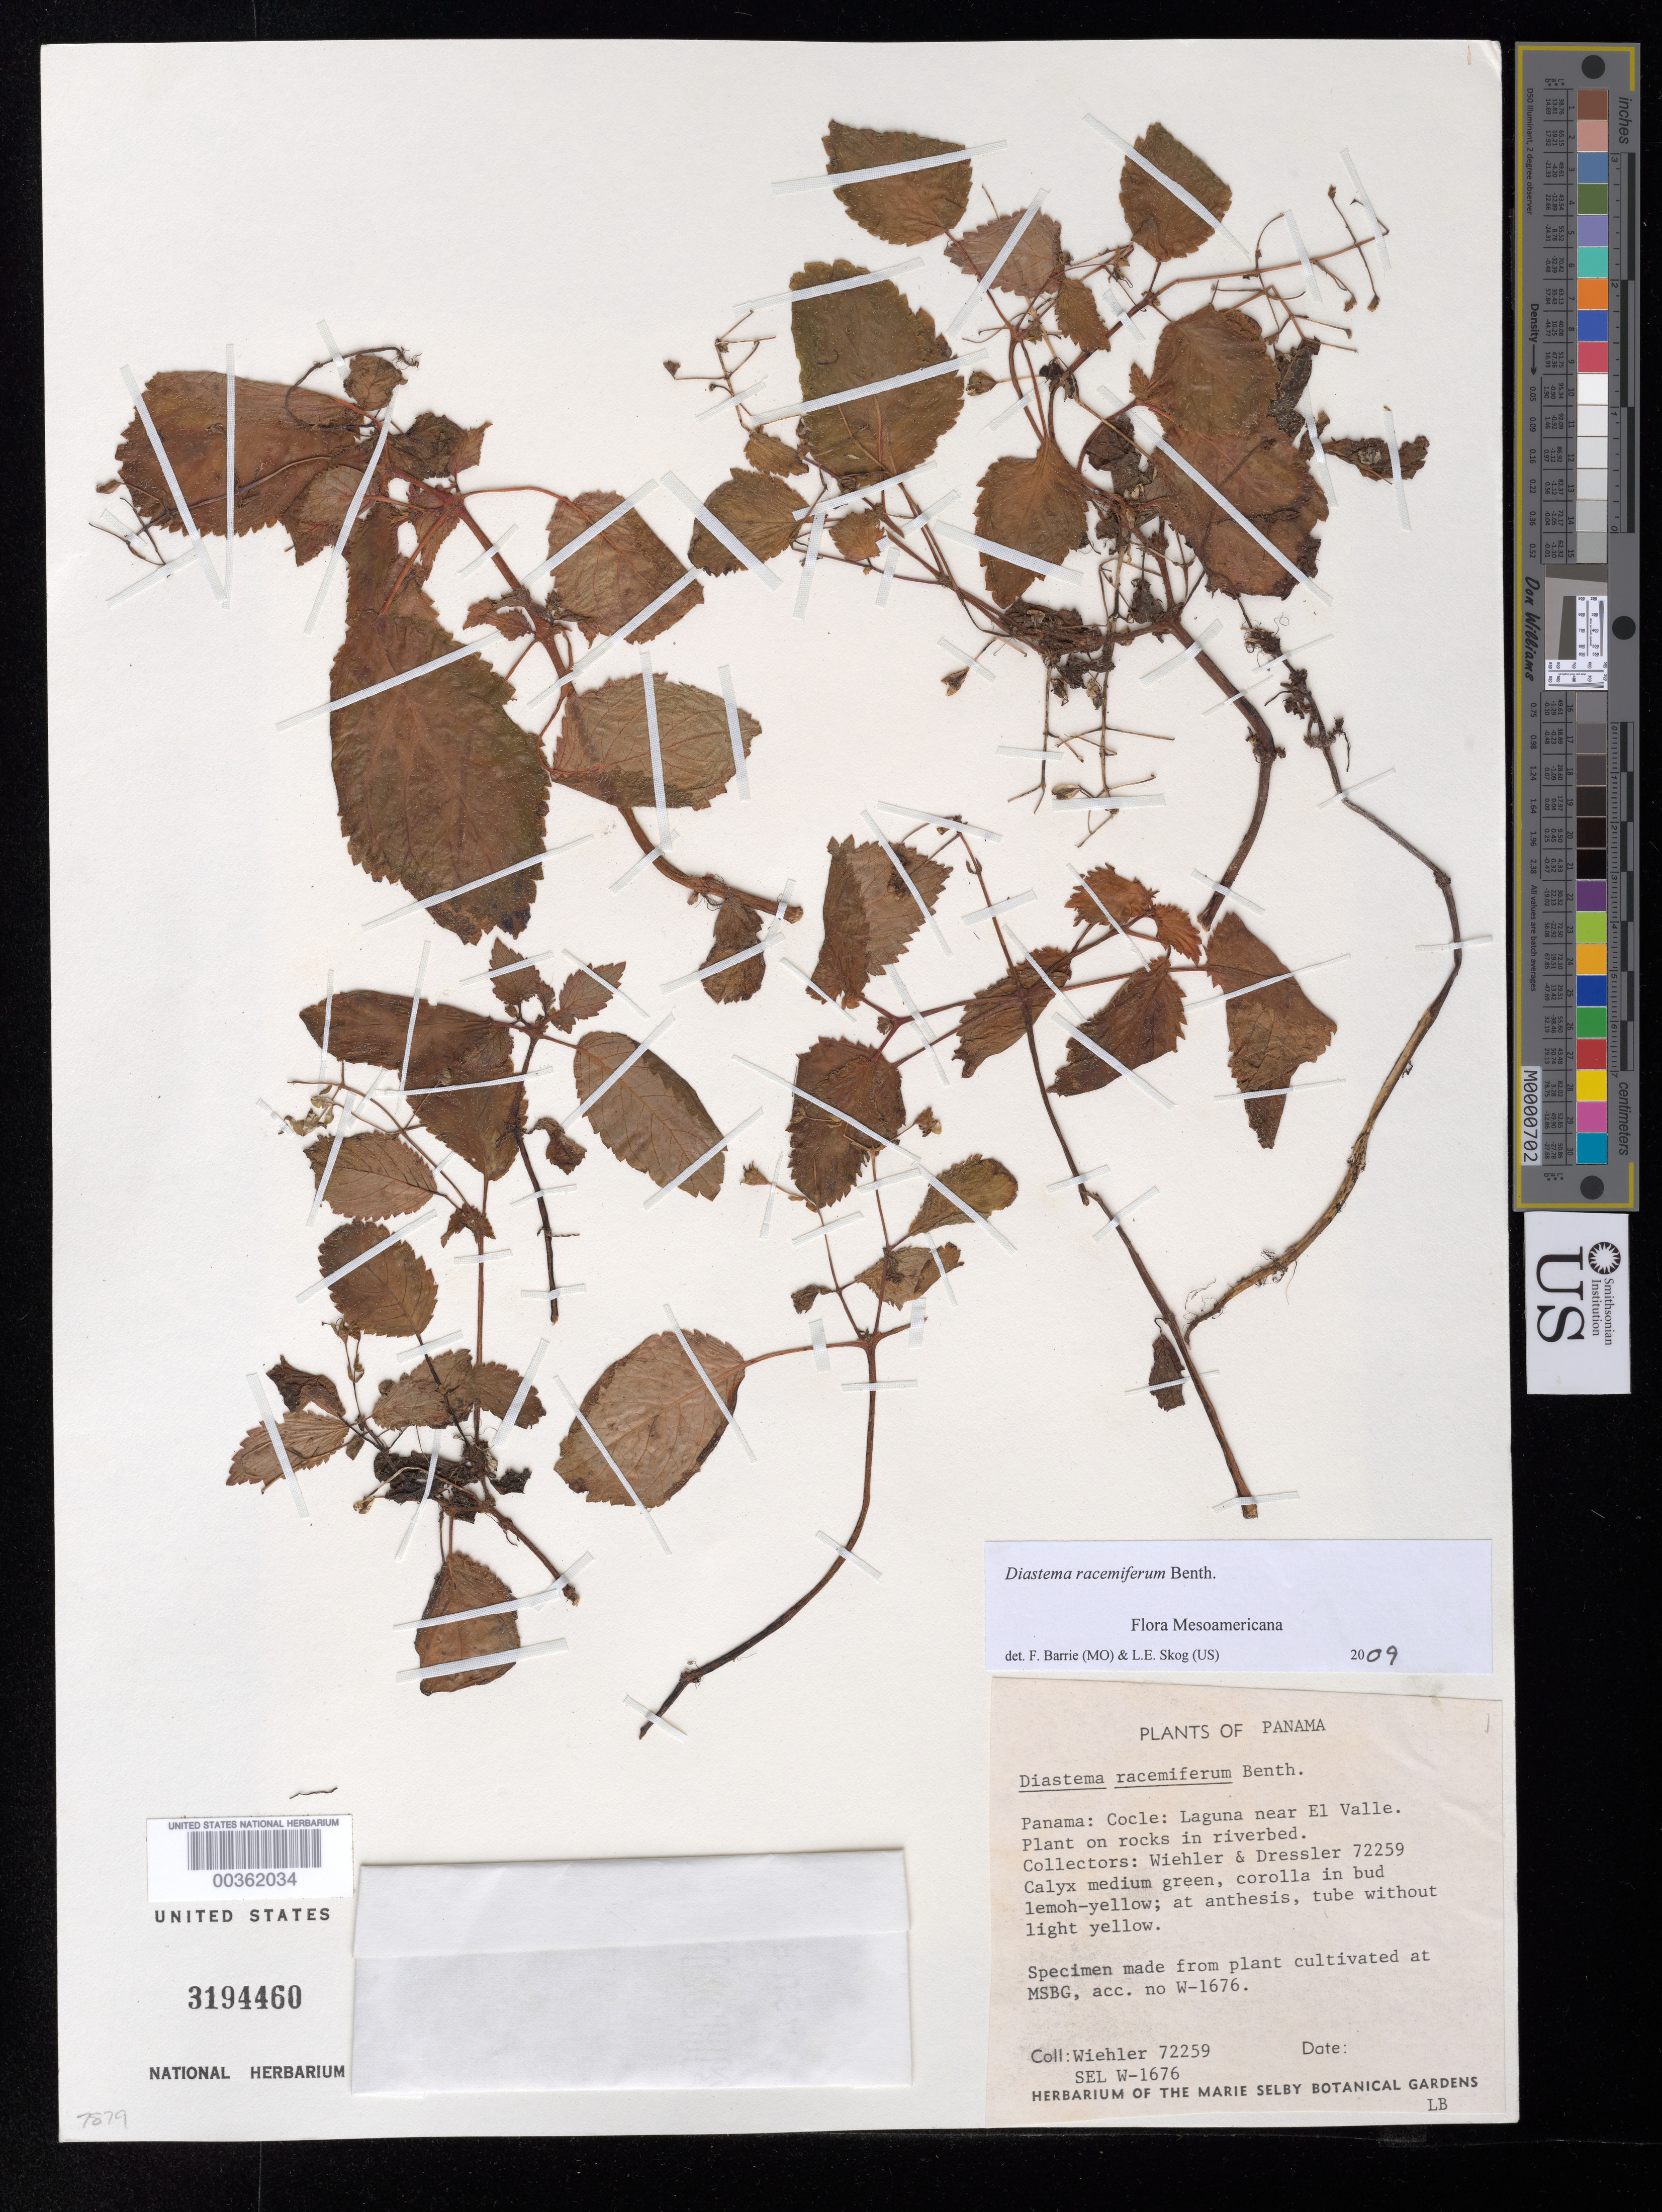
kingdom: Plantae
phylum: Tracheophyta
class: Magnoliopsida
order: Lamiales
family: Gesneriaceae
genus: Diastema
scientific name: Diastema racemiferum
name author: Benth.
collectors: H. J. Wiehler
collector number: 72259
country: Panama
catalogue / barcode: US 3194460